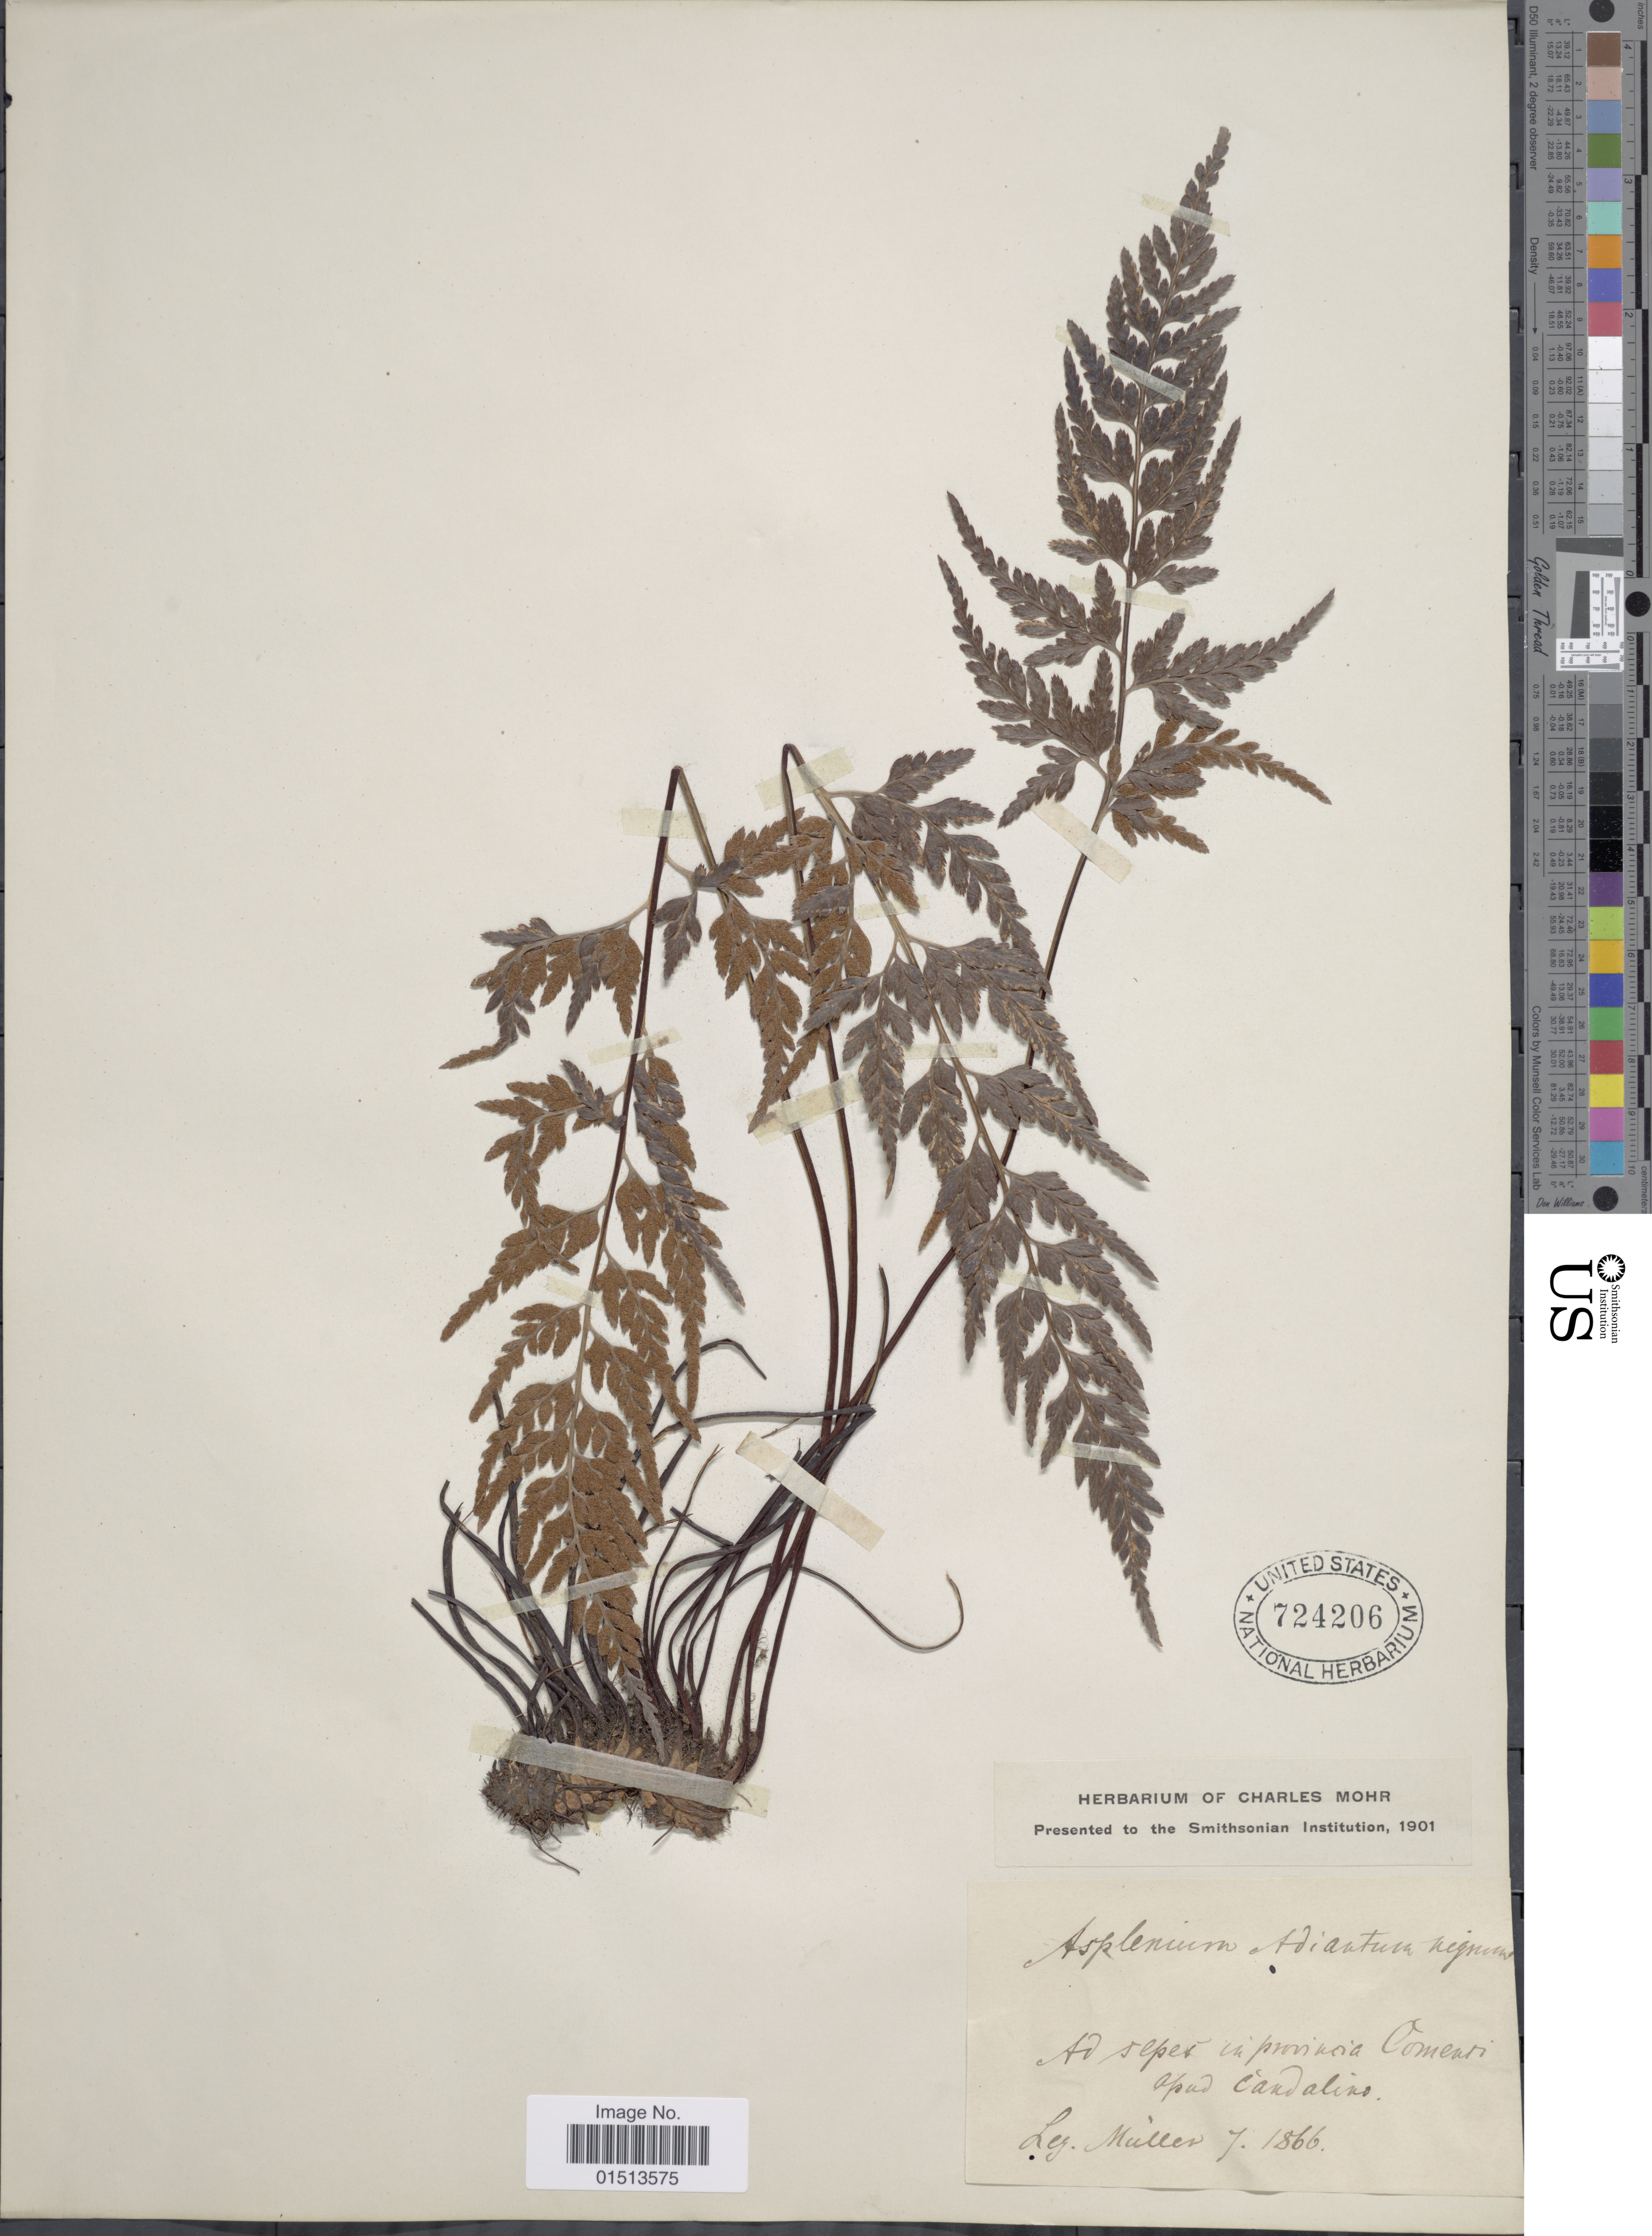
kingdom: Plantae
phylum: Tracheophyta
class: Polypodiopsida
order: Polypodiales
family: Aspleniaceae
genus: Asplenium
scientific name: Asplenium adiantum-nigrum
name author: L.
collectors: -- Müller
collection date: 1866-07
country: Italy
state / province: Lombardy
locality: Ad seper in proniana Comeari apa Candalina. [interpreted]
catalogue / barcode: US 724206